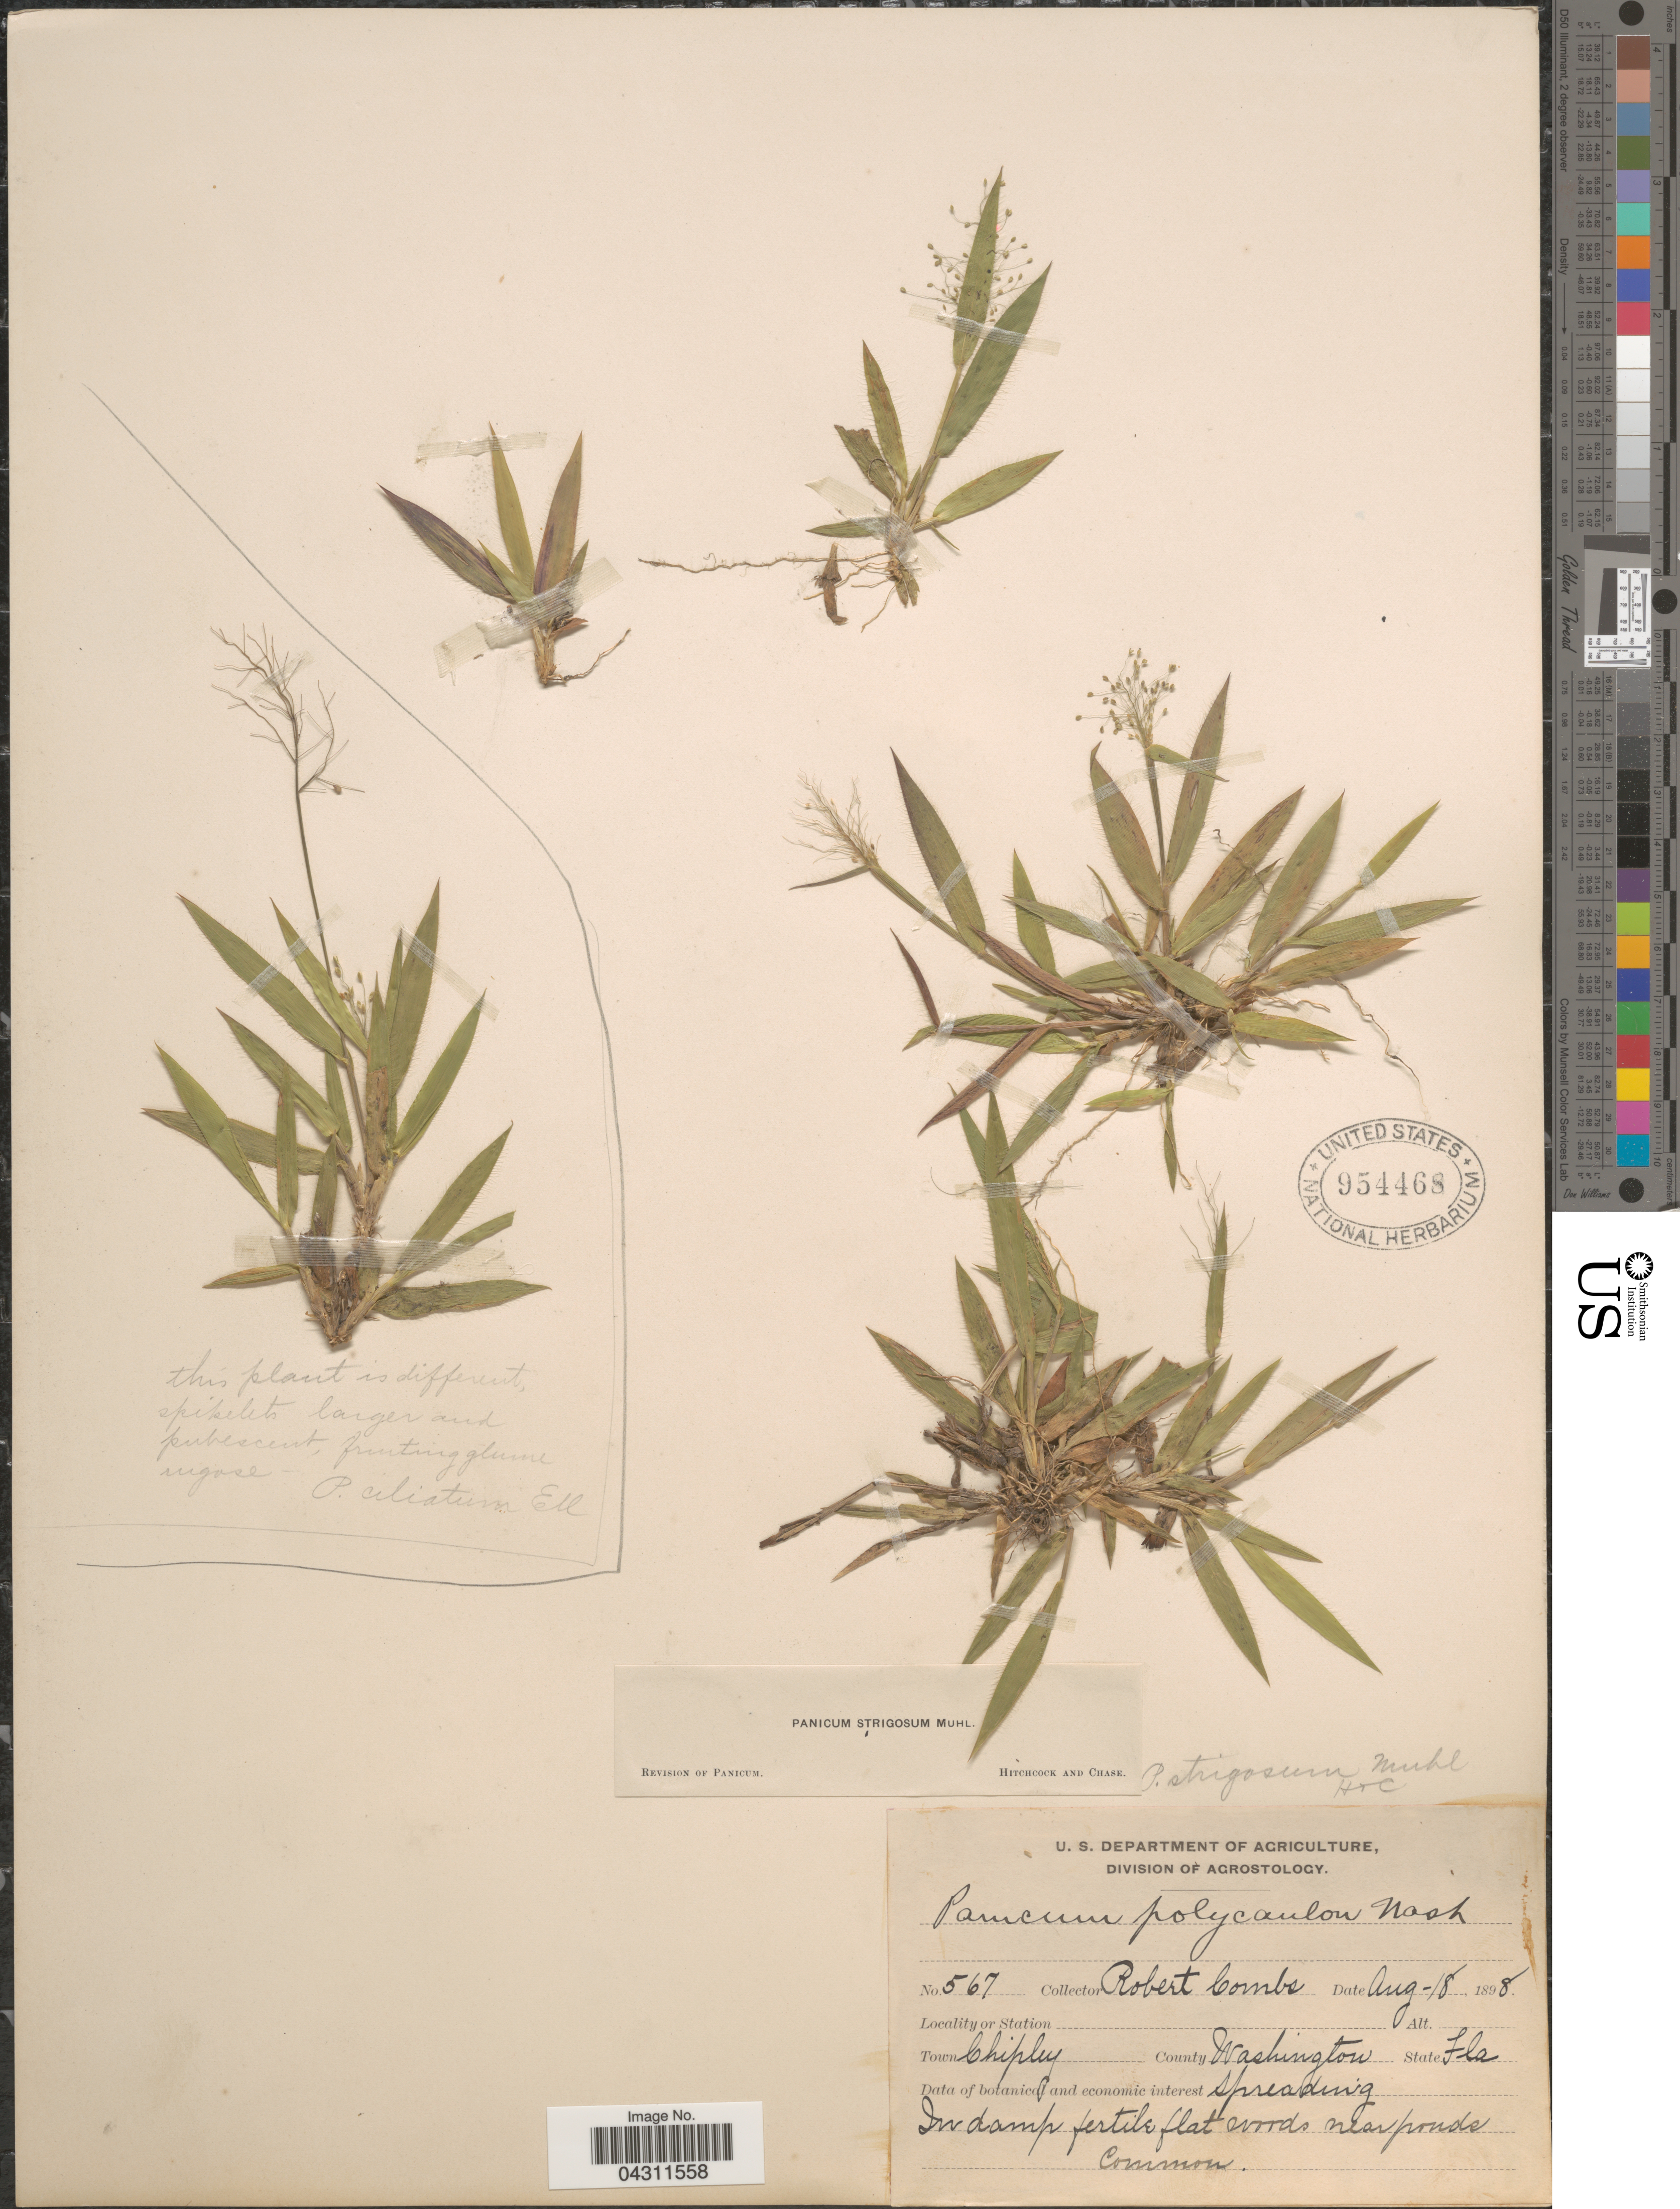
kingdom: Plantae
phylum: Tracheophyta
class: Liliopsida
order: Poales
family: Poaceae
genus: Dichanthelium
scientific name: Dichanthelium strigosum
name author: (Muhl. ex Elliott) Freckmann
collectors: R. Combs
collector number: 567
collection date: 1898-08-18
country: United States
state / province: Florida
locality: Town Chipley. County Washington. In damp fertile flat woods near ponds.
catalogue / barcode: US 954468